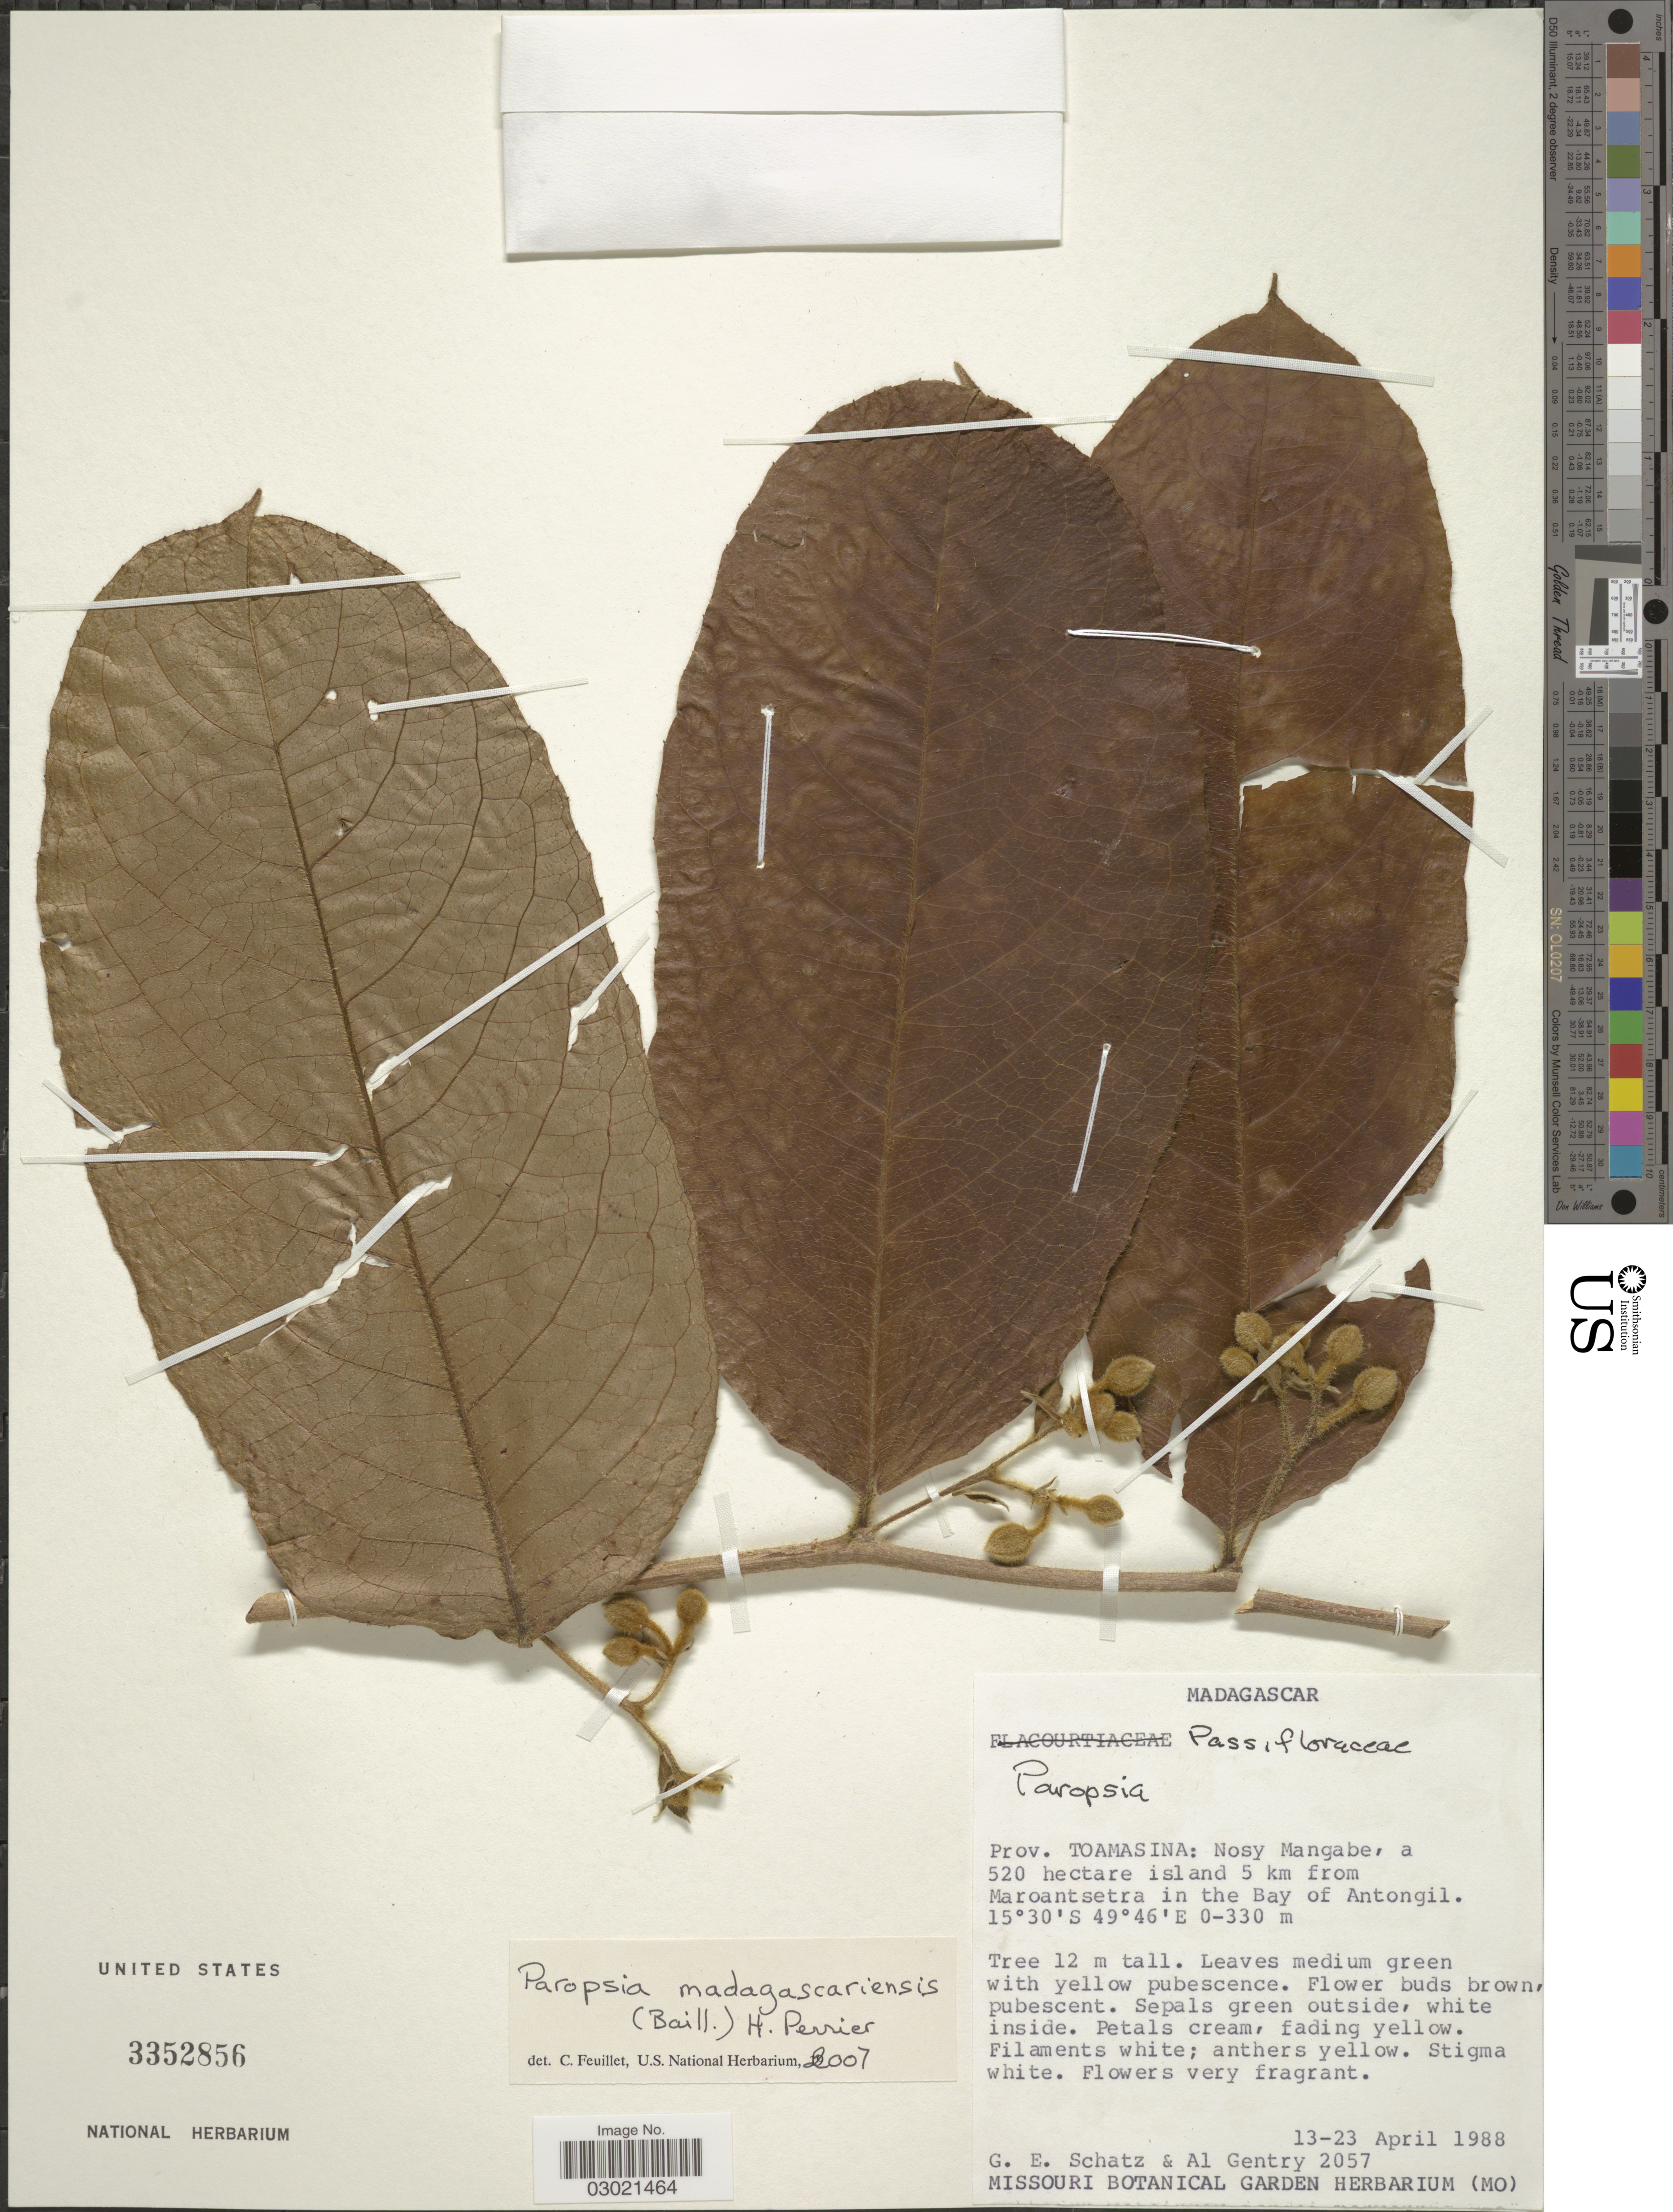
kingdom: Plantae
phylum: Tracheophyta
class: Magnoliopsida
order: Malpighiales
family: Passifloraceae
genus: Paropsia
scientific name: Paropsia madagascariensis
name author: (Mast.) H. Perrier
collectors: G. Schatz & A. H. Gentry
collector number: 2057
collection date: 1988-04-13/1988-04-23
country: Madagascar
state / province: Analanjirofo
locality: Nosy Mangabe, a 520 hectare island 5 km from Maroantsetra in the Bay of Antongil.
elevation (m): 0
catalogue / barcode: US 3352856